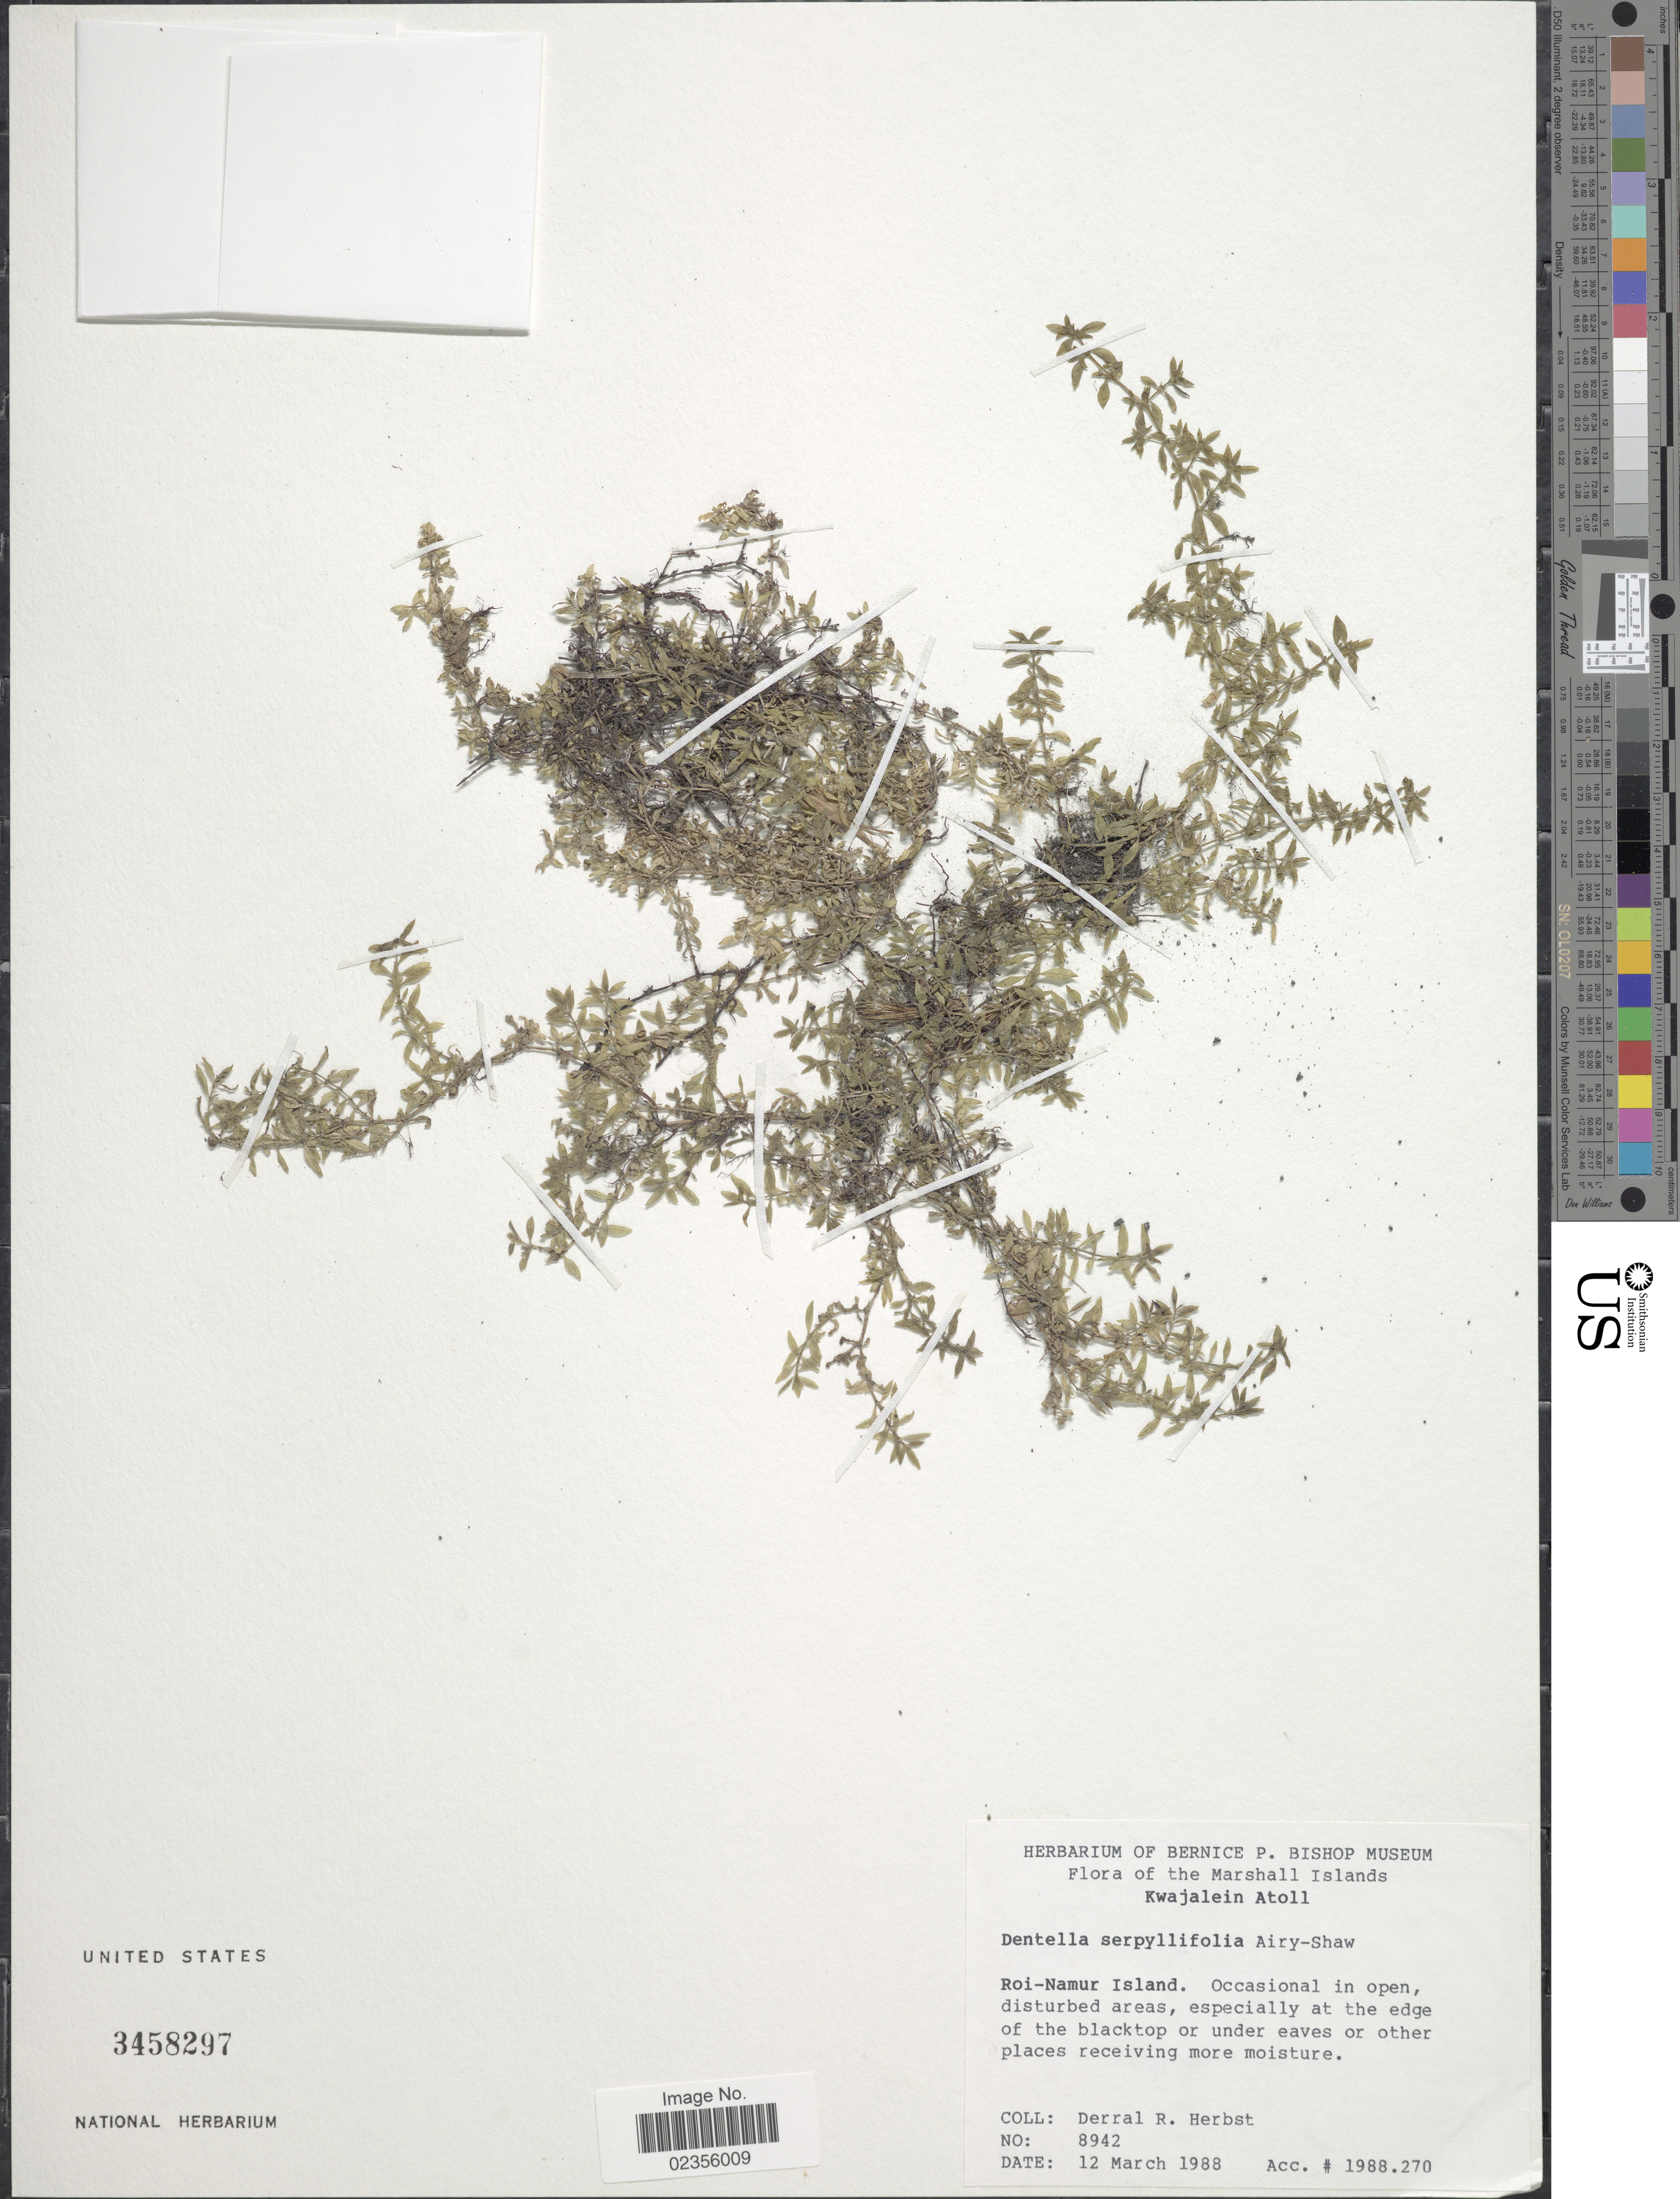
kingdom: Plantae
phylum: Tracheophyta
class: Magnoliopsida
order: Gentianales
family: Rubiaceae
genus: Dentella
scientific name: Dentella serpyllifolia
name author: Airy Shaw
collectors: D. R. Herbst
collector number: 8942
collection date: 1988-03-12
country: Marshall Islands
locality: Marshall Islands. Kwajalein Atoll. Roi-Namur Island.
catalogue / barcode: US 3458297